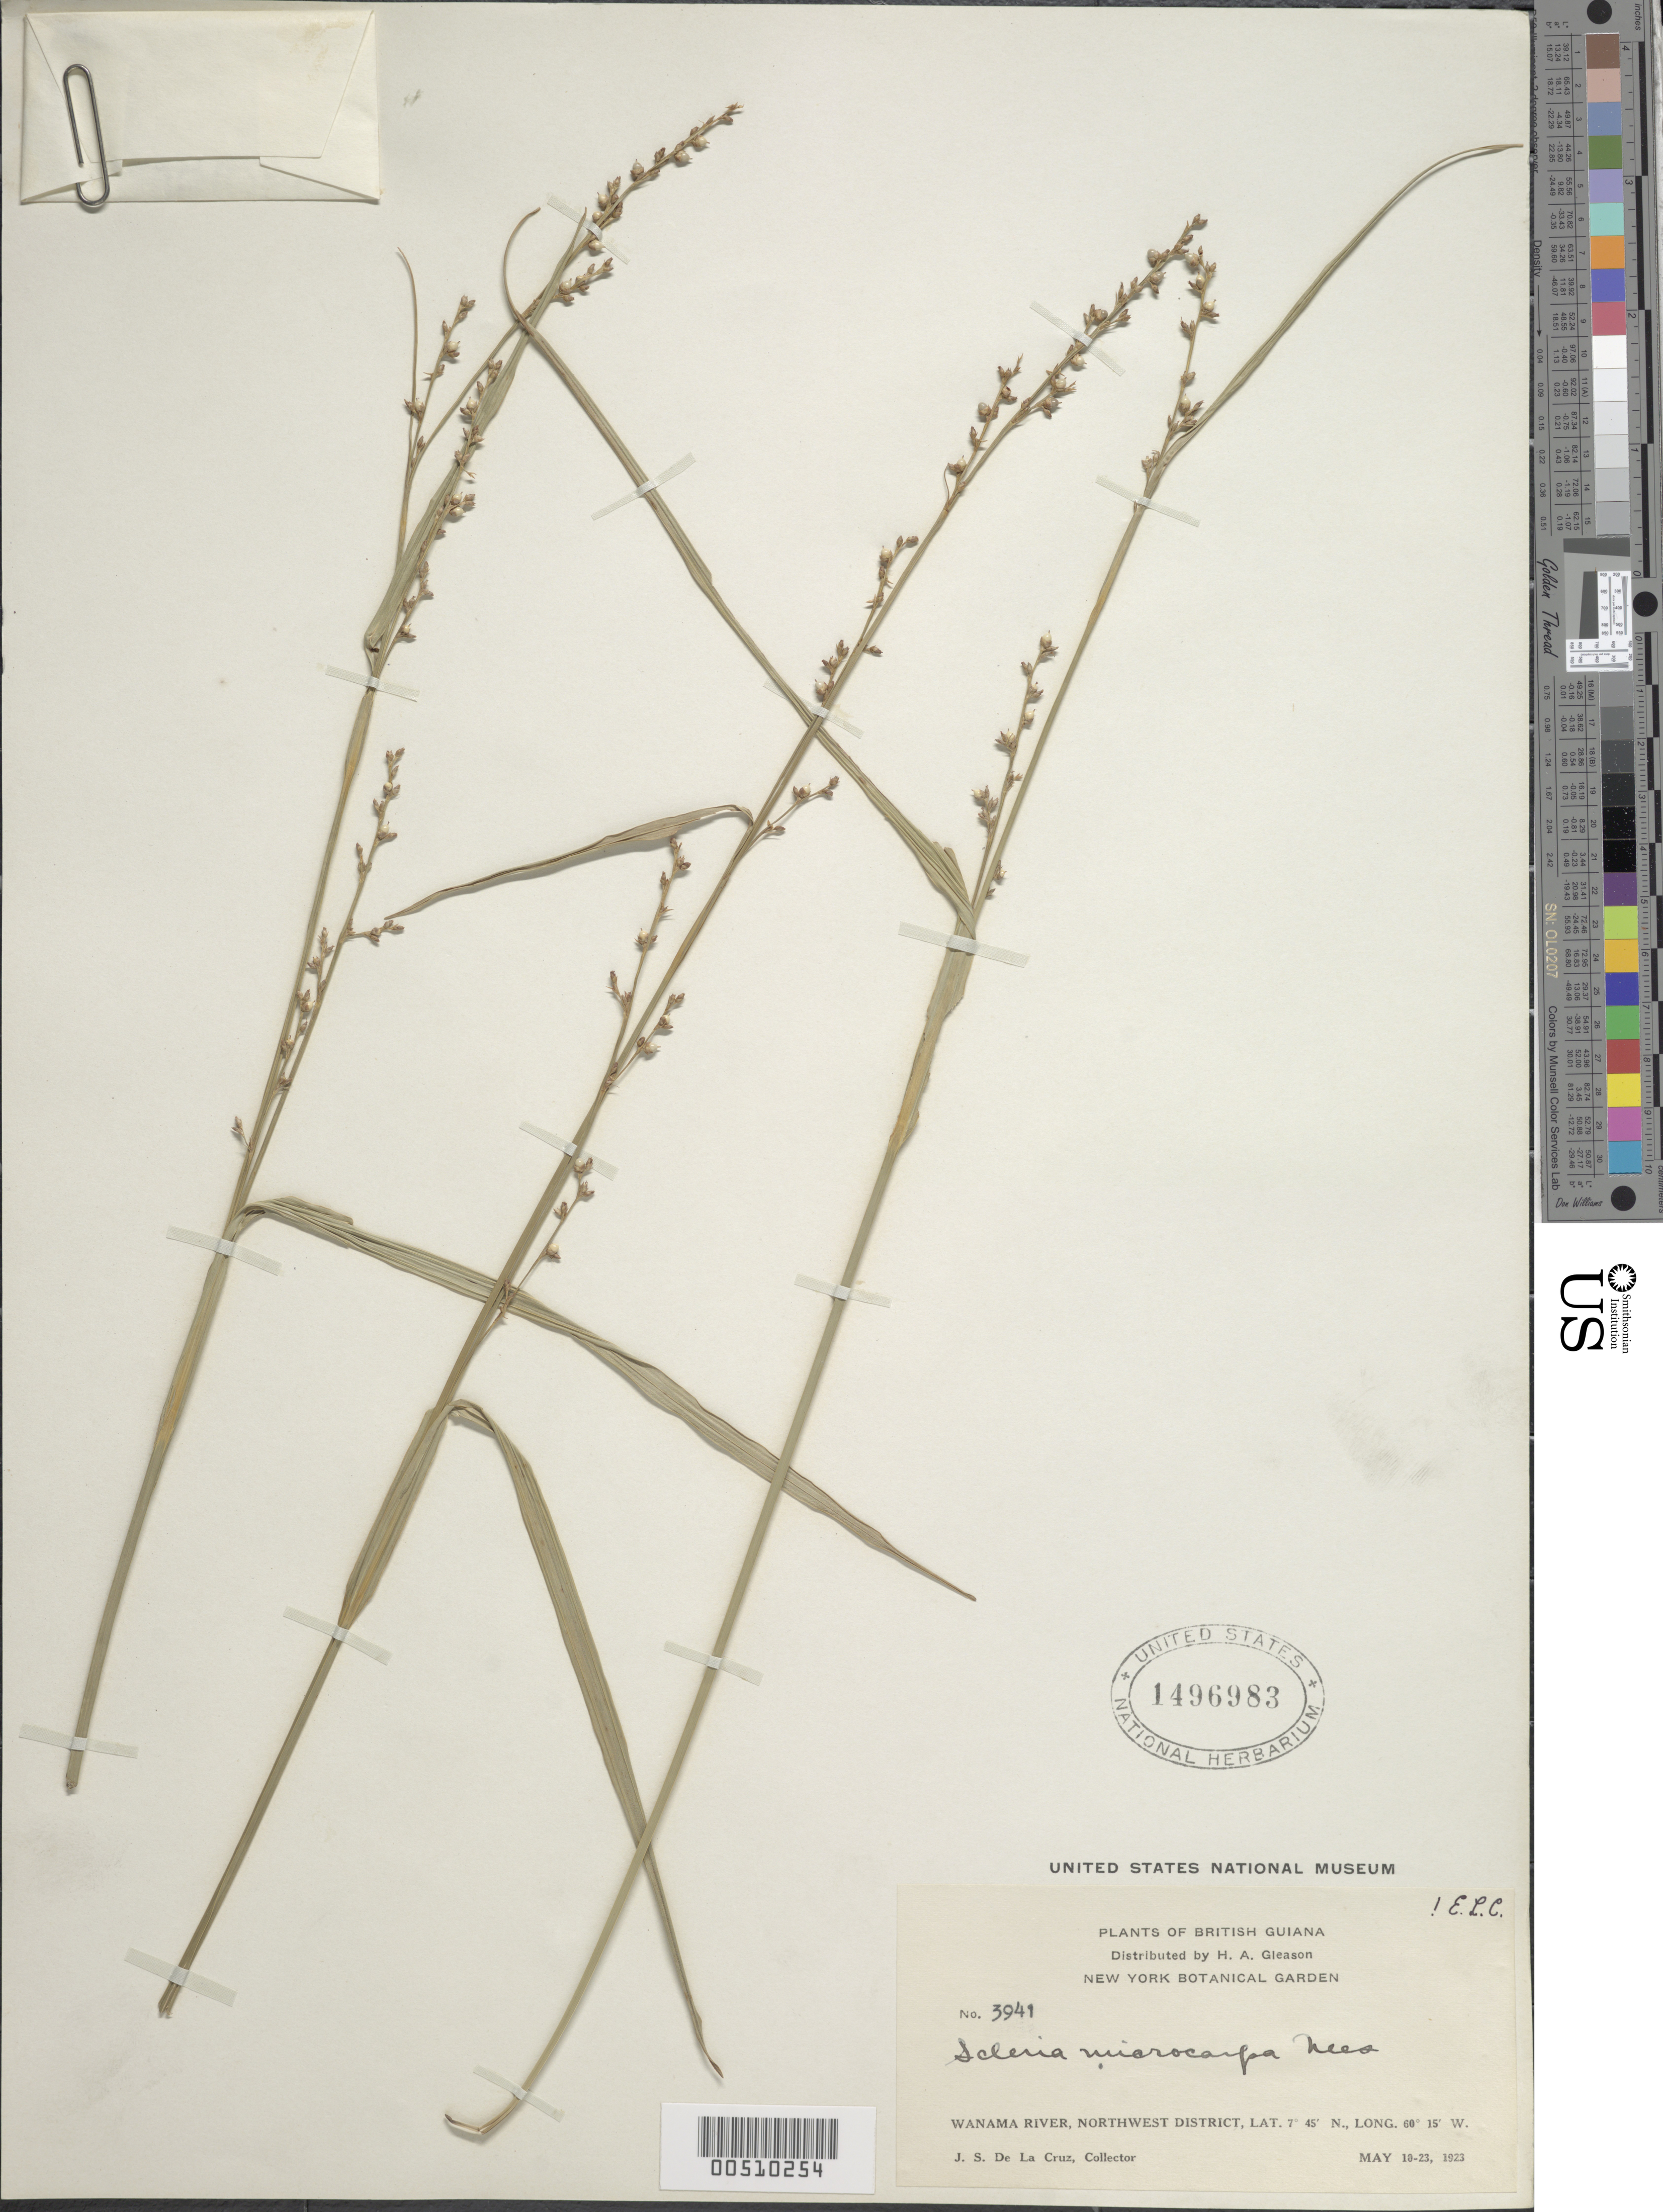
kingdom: Plantae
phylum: Tracheophyta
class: Liliopsida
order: Poales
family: Cyperaceae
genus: Scleria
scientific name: Scleria microcarpa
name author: Nees ex Kunth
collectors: J. S. de la Cruz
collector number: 3941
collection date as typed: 18 May 1923 to 23 May 1923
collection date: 1923-05-18/1923-05-23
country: Guyana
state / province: U. Demerara-Berbice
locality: Wanama River. [In former Northwest Region.]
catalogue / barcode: US 1496983